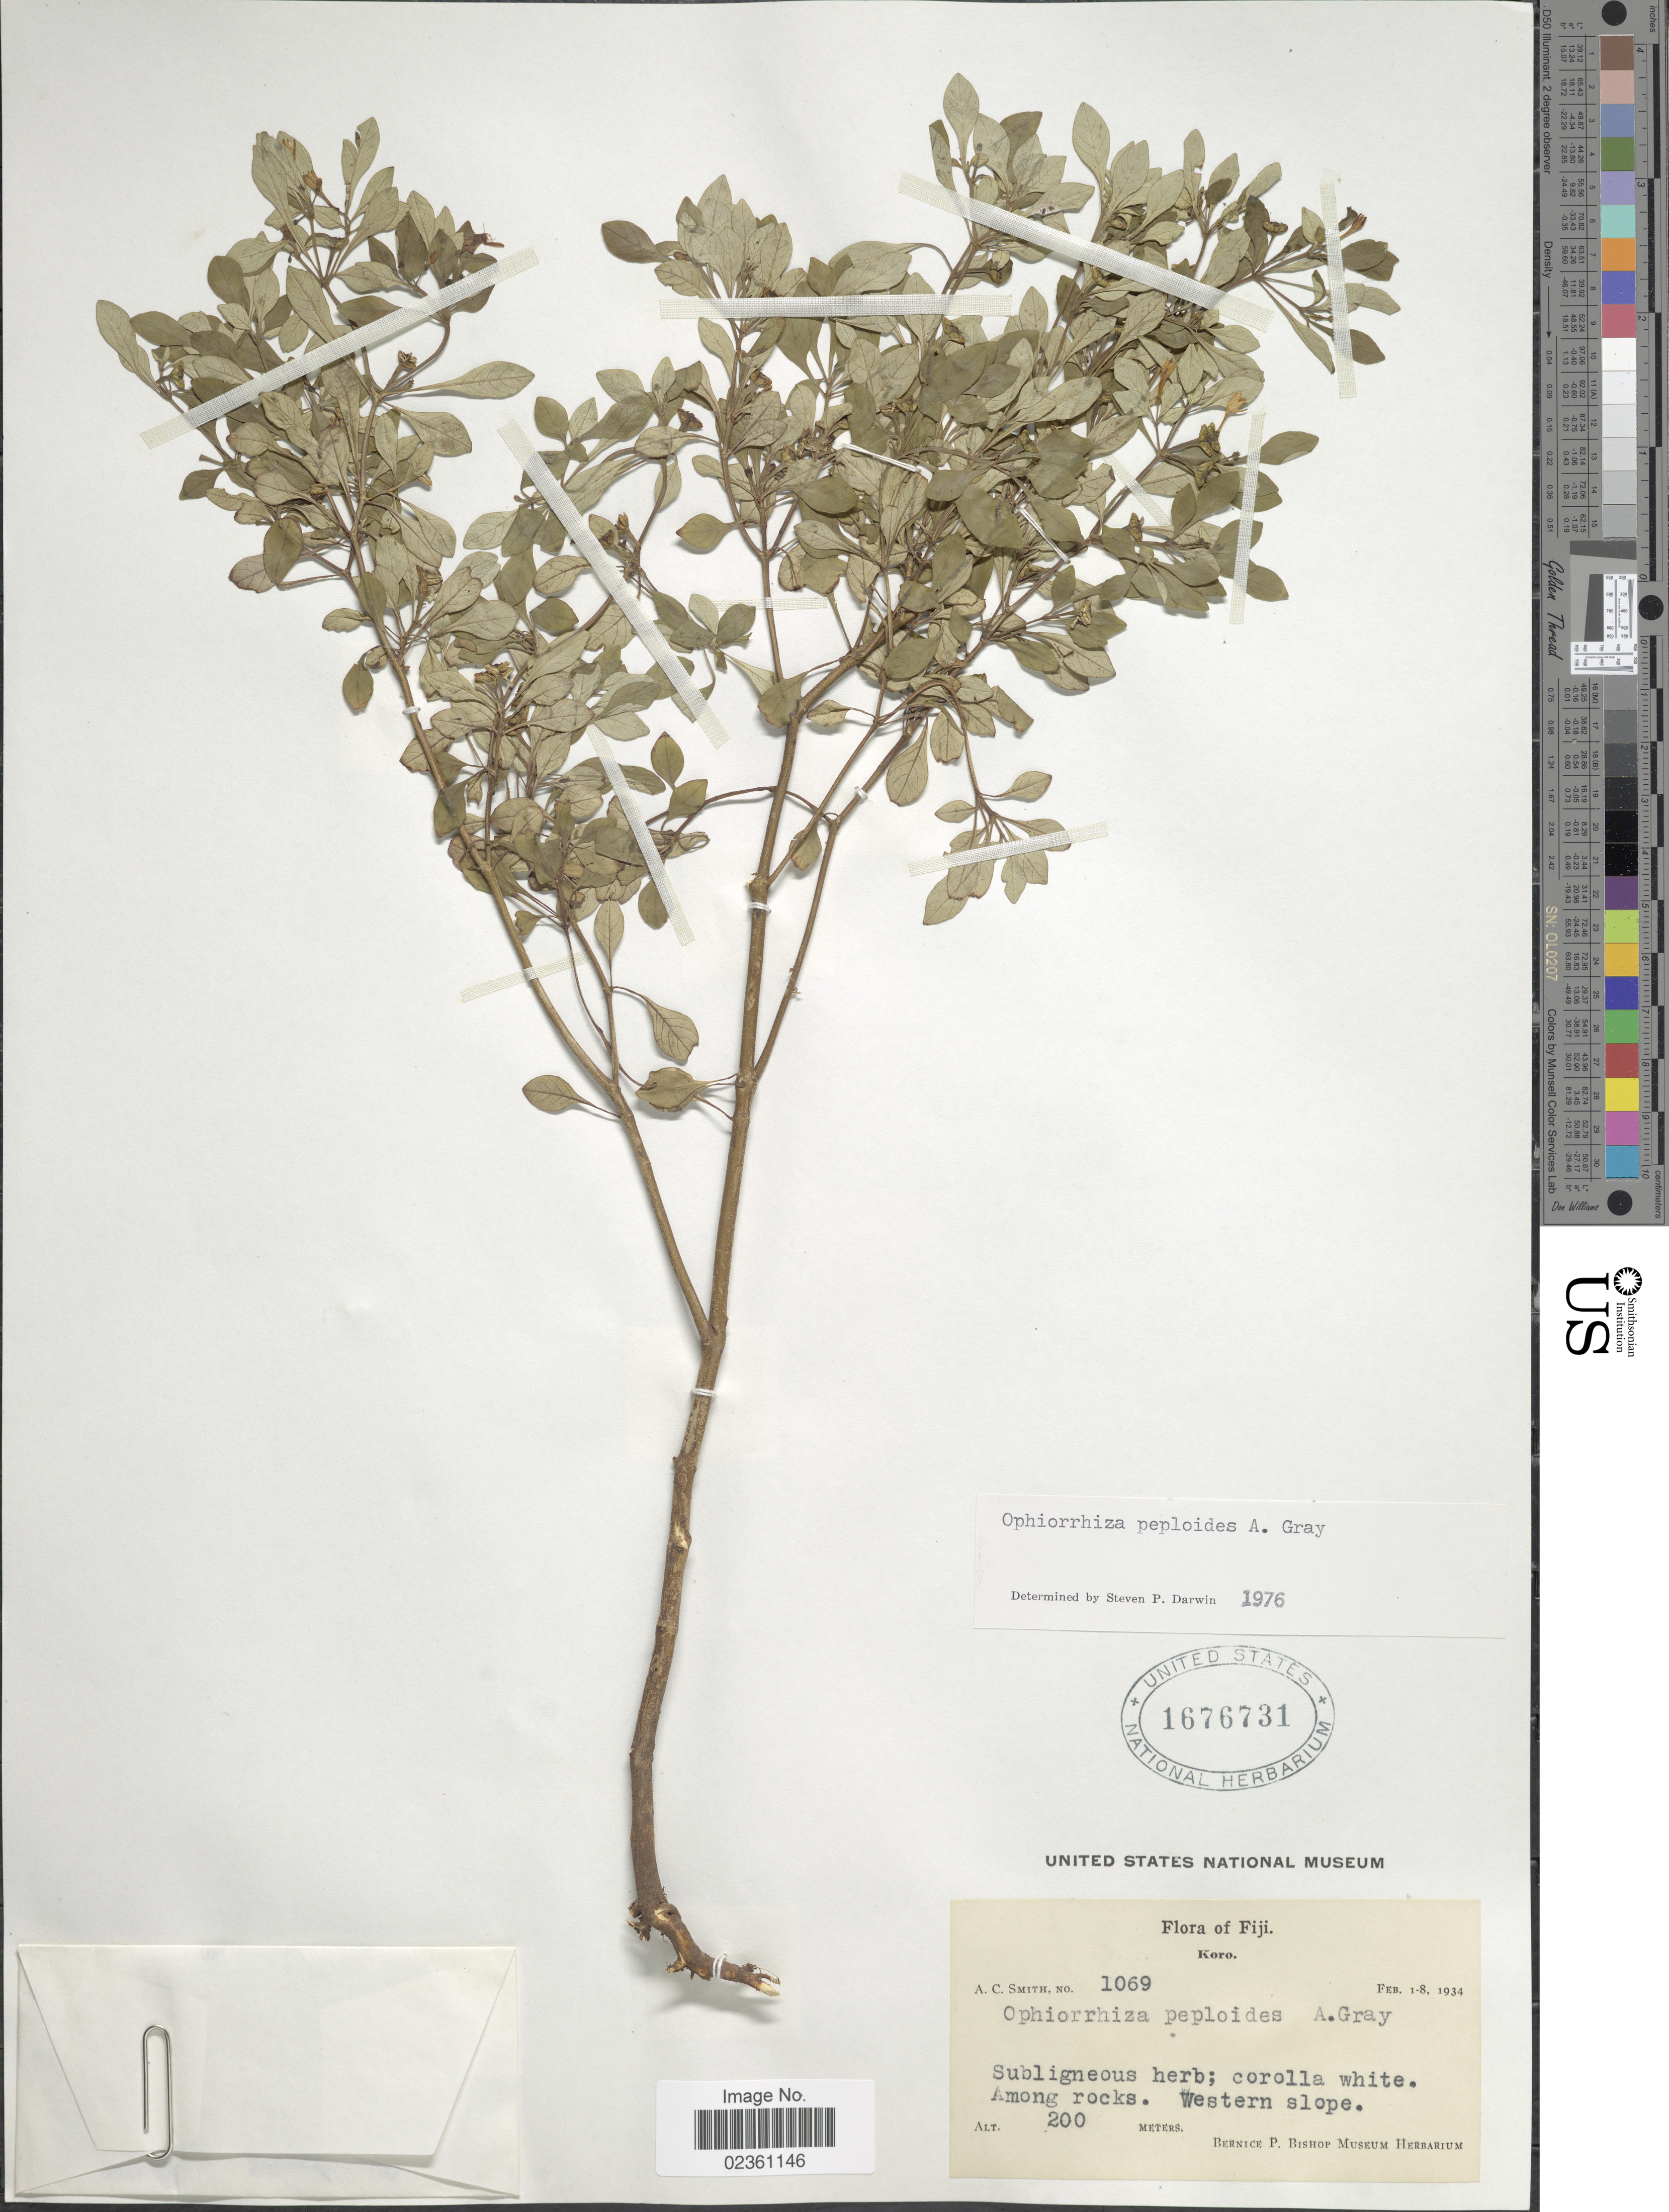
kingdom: Plantae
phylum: Tracheophyta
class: Magnoliopsida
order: Gentianales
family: Rubiaceae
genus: Ophiorrhiza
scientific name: Ophiorrhiza peploides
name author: A. Gray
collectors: A. C. Smith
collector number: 1069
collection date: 1934-02-01/1934-02-08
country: Fiji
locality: Koro, Among rocks. Western slope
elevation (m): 200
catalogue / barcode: US 1676731